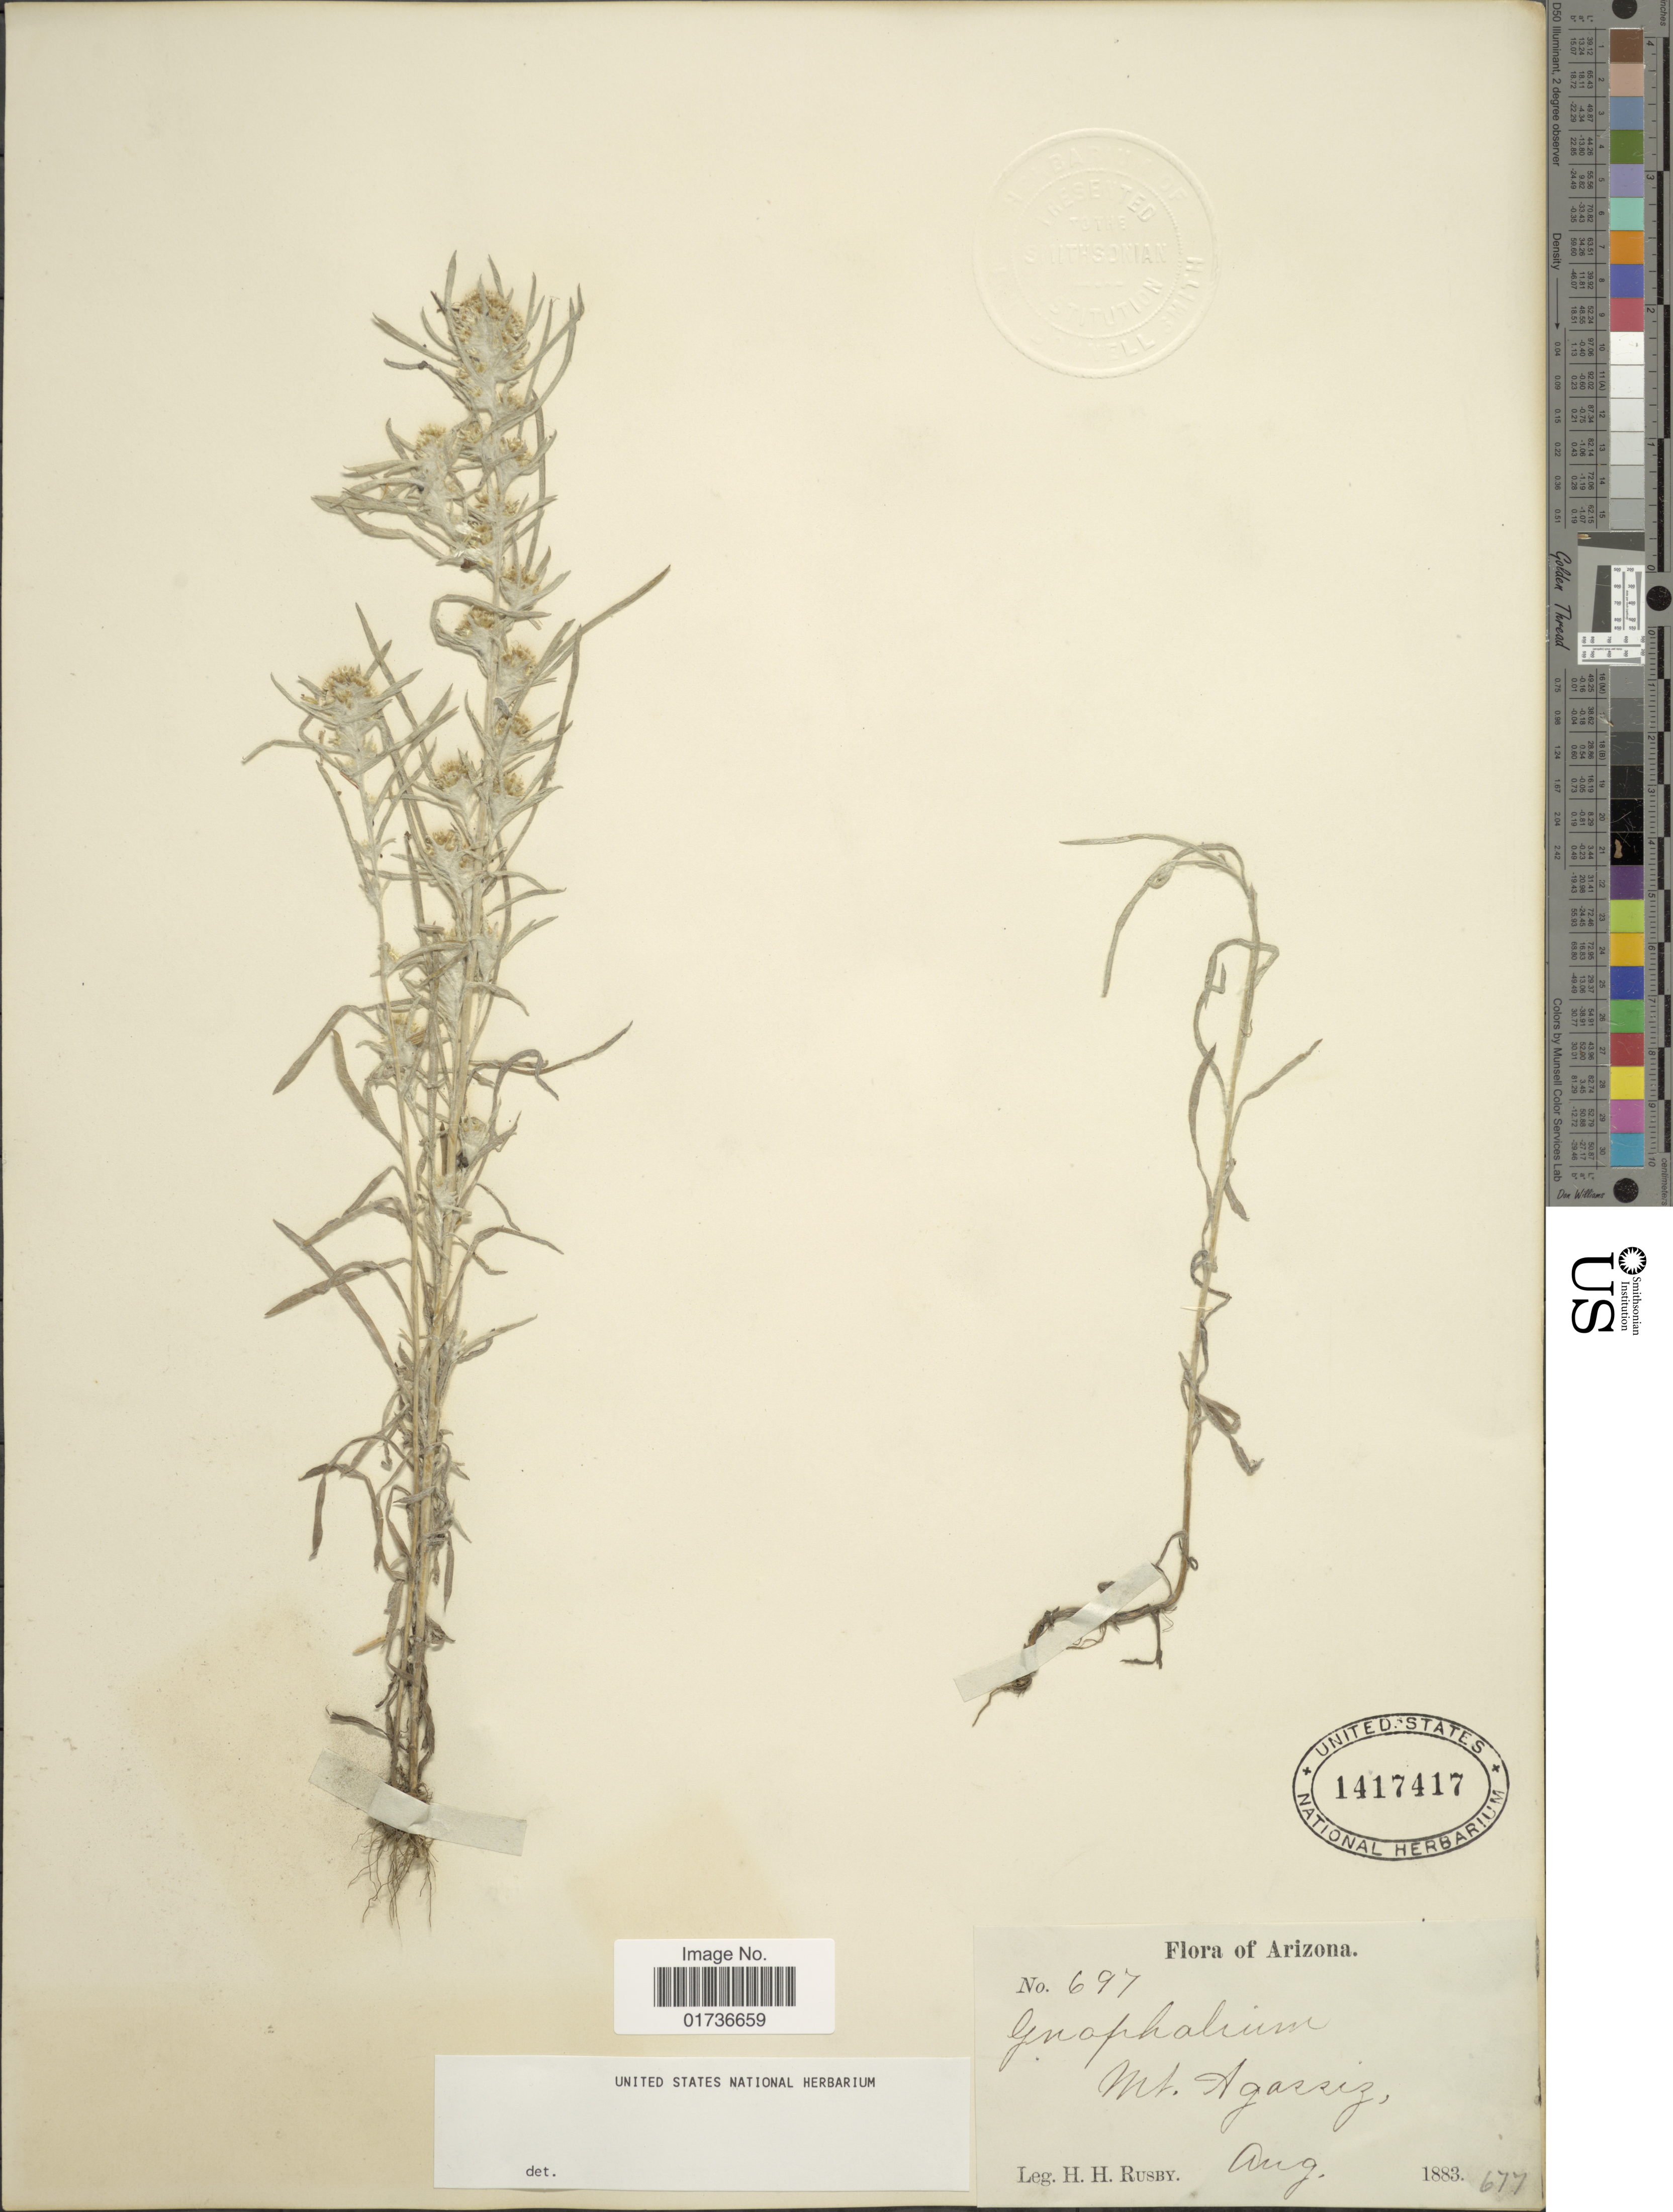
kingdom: Plantae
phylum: Tracheophyta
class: Magnoliopsida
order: Asterales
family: Asteraceae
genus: Gnaphalium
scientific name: Gnaphalium grayi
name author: A. Nelson & J.F. Macbr.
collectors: H. H. Rusby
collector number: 697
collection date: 1883-08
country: United States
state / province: Arizona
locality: Mt Agassiz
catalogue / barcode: US 1417417